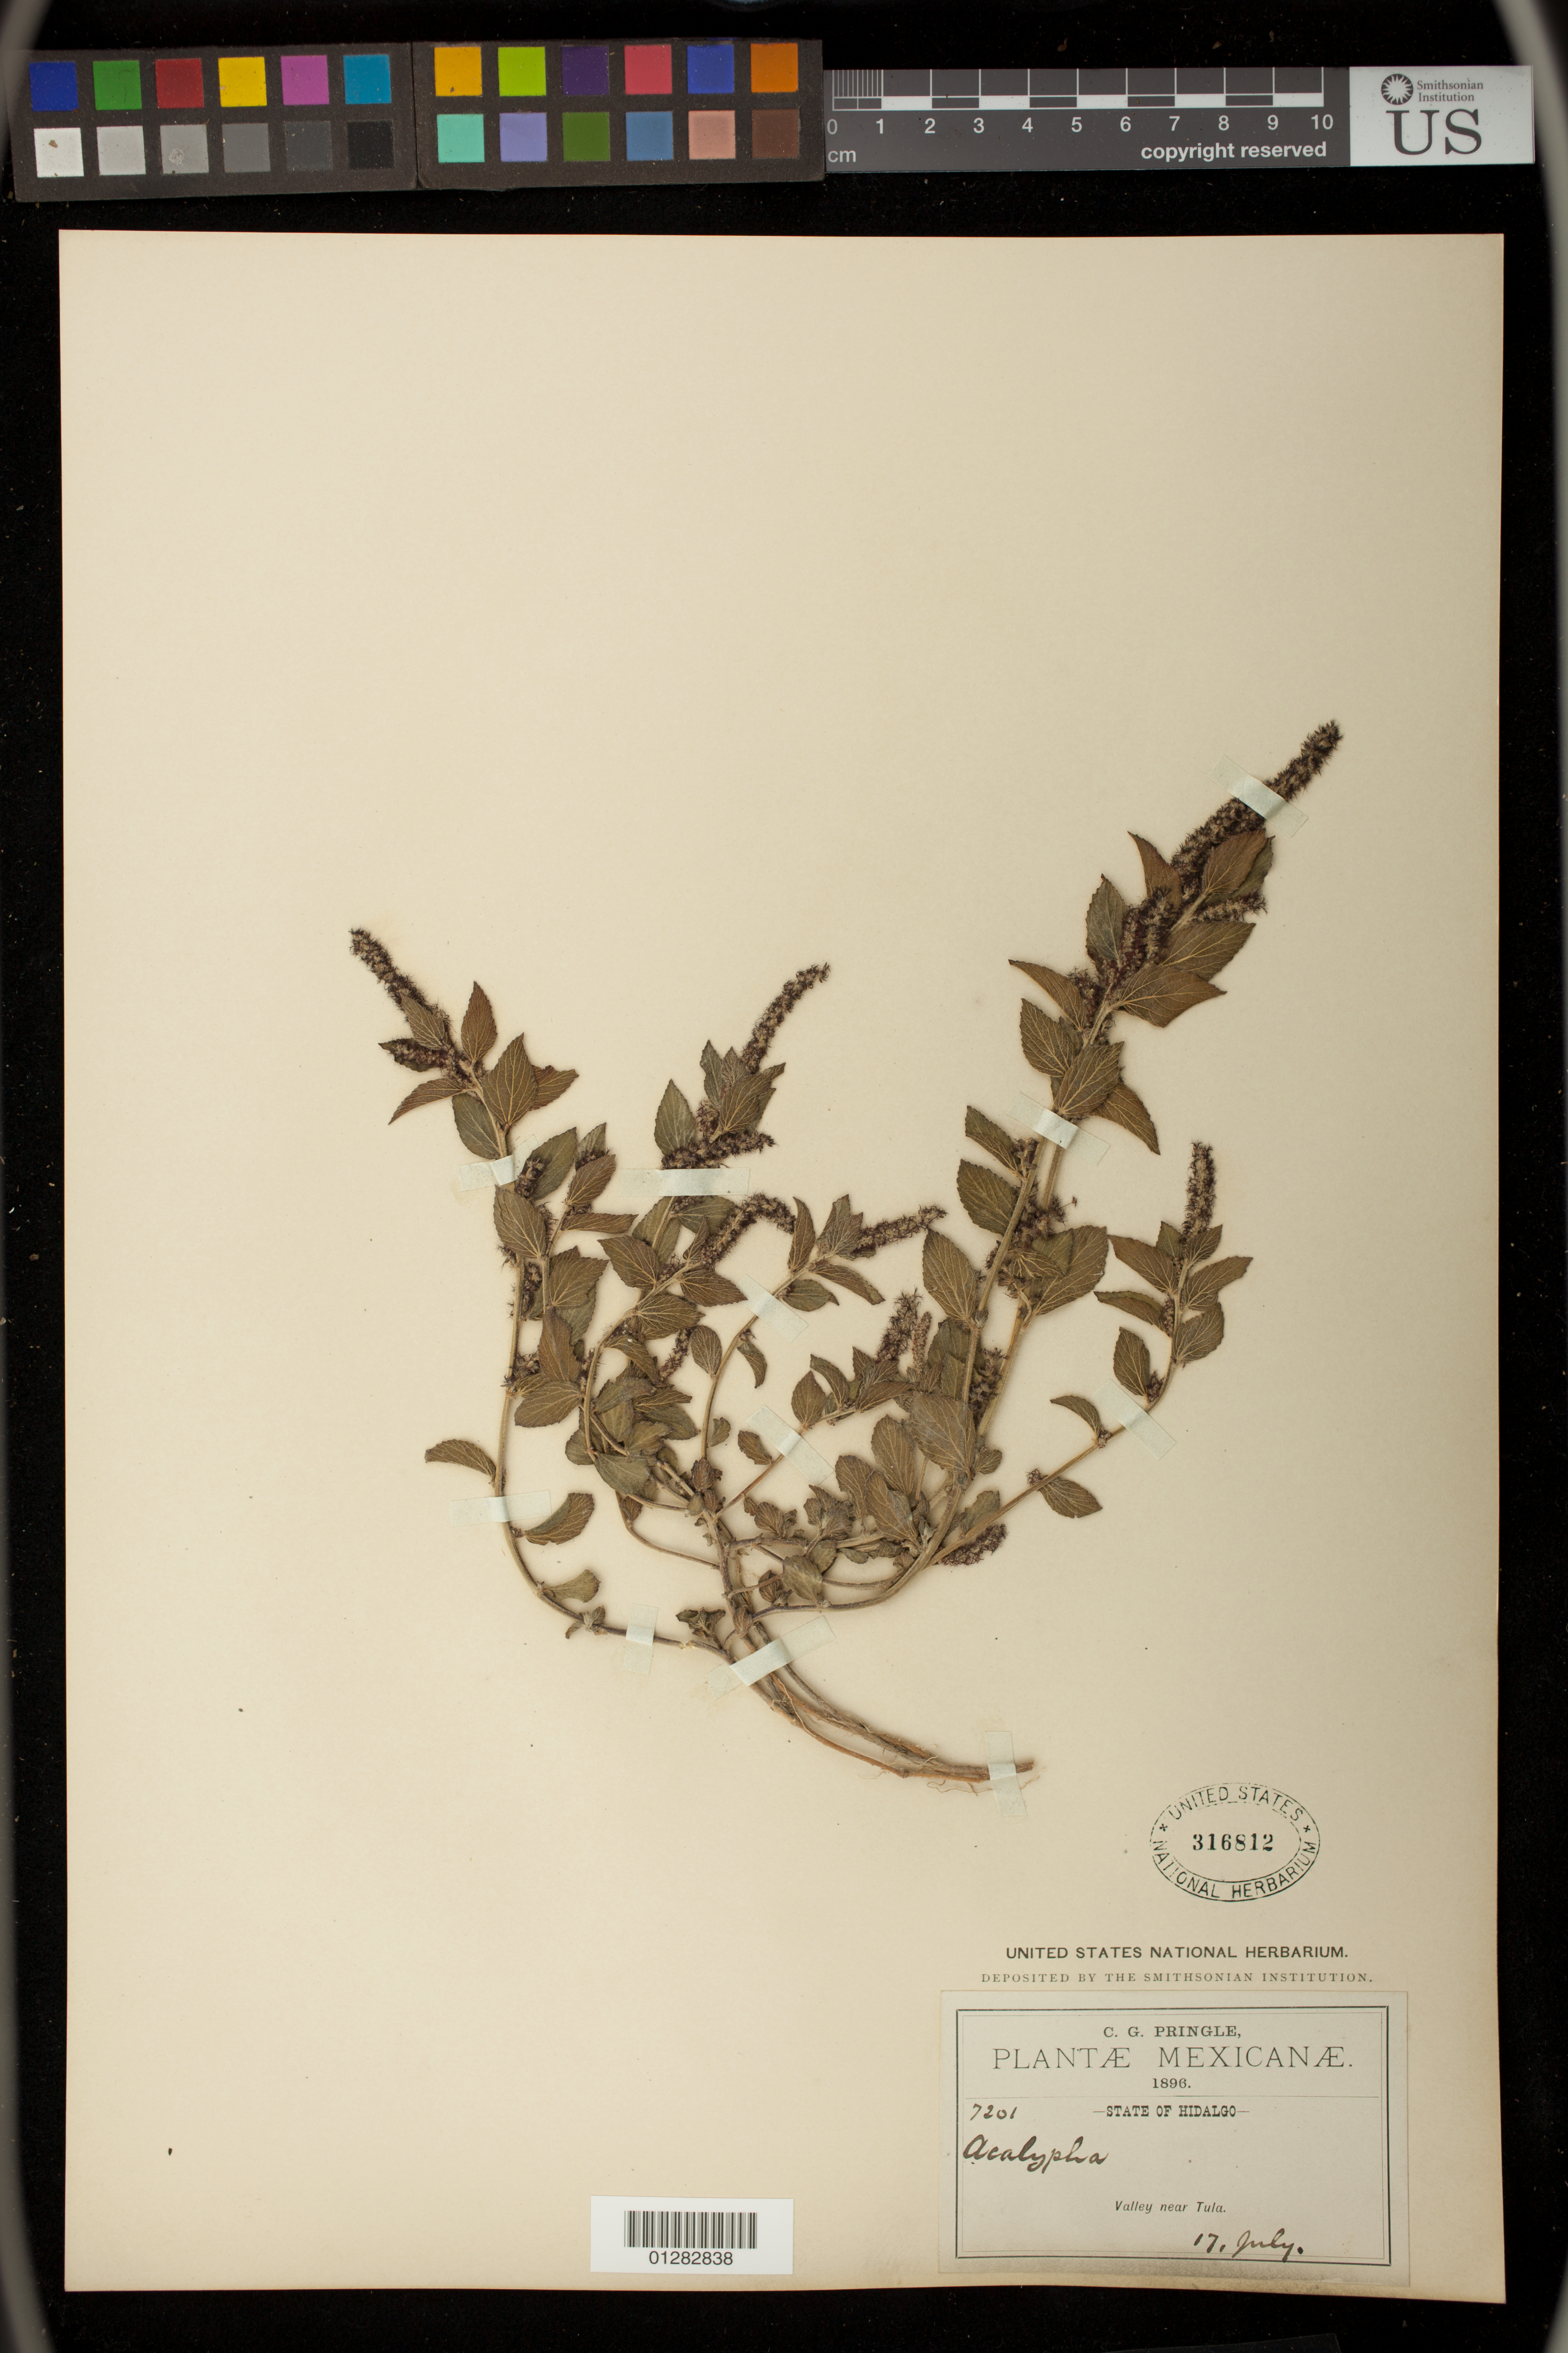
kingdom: Plantae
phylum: Tracheophyta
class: Magnoliopsida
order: Malpighiales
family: Euphorbiaceae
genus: Acalypha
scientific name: Acalypha sp.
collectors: C. G. Pringle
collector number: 7201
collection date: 1896-07-17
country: Mexico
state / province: Hidalgo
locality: Valley near Tula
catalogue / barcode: US 316812